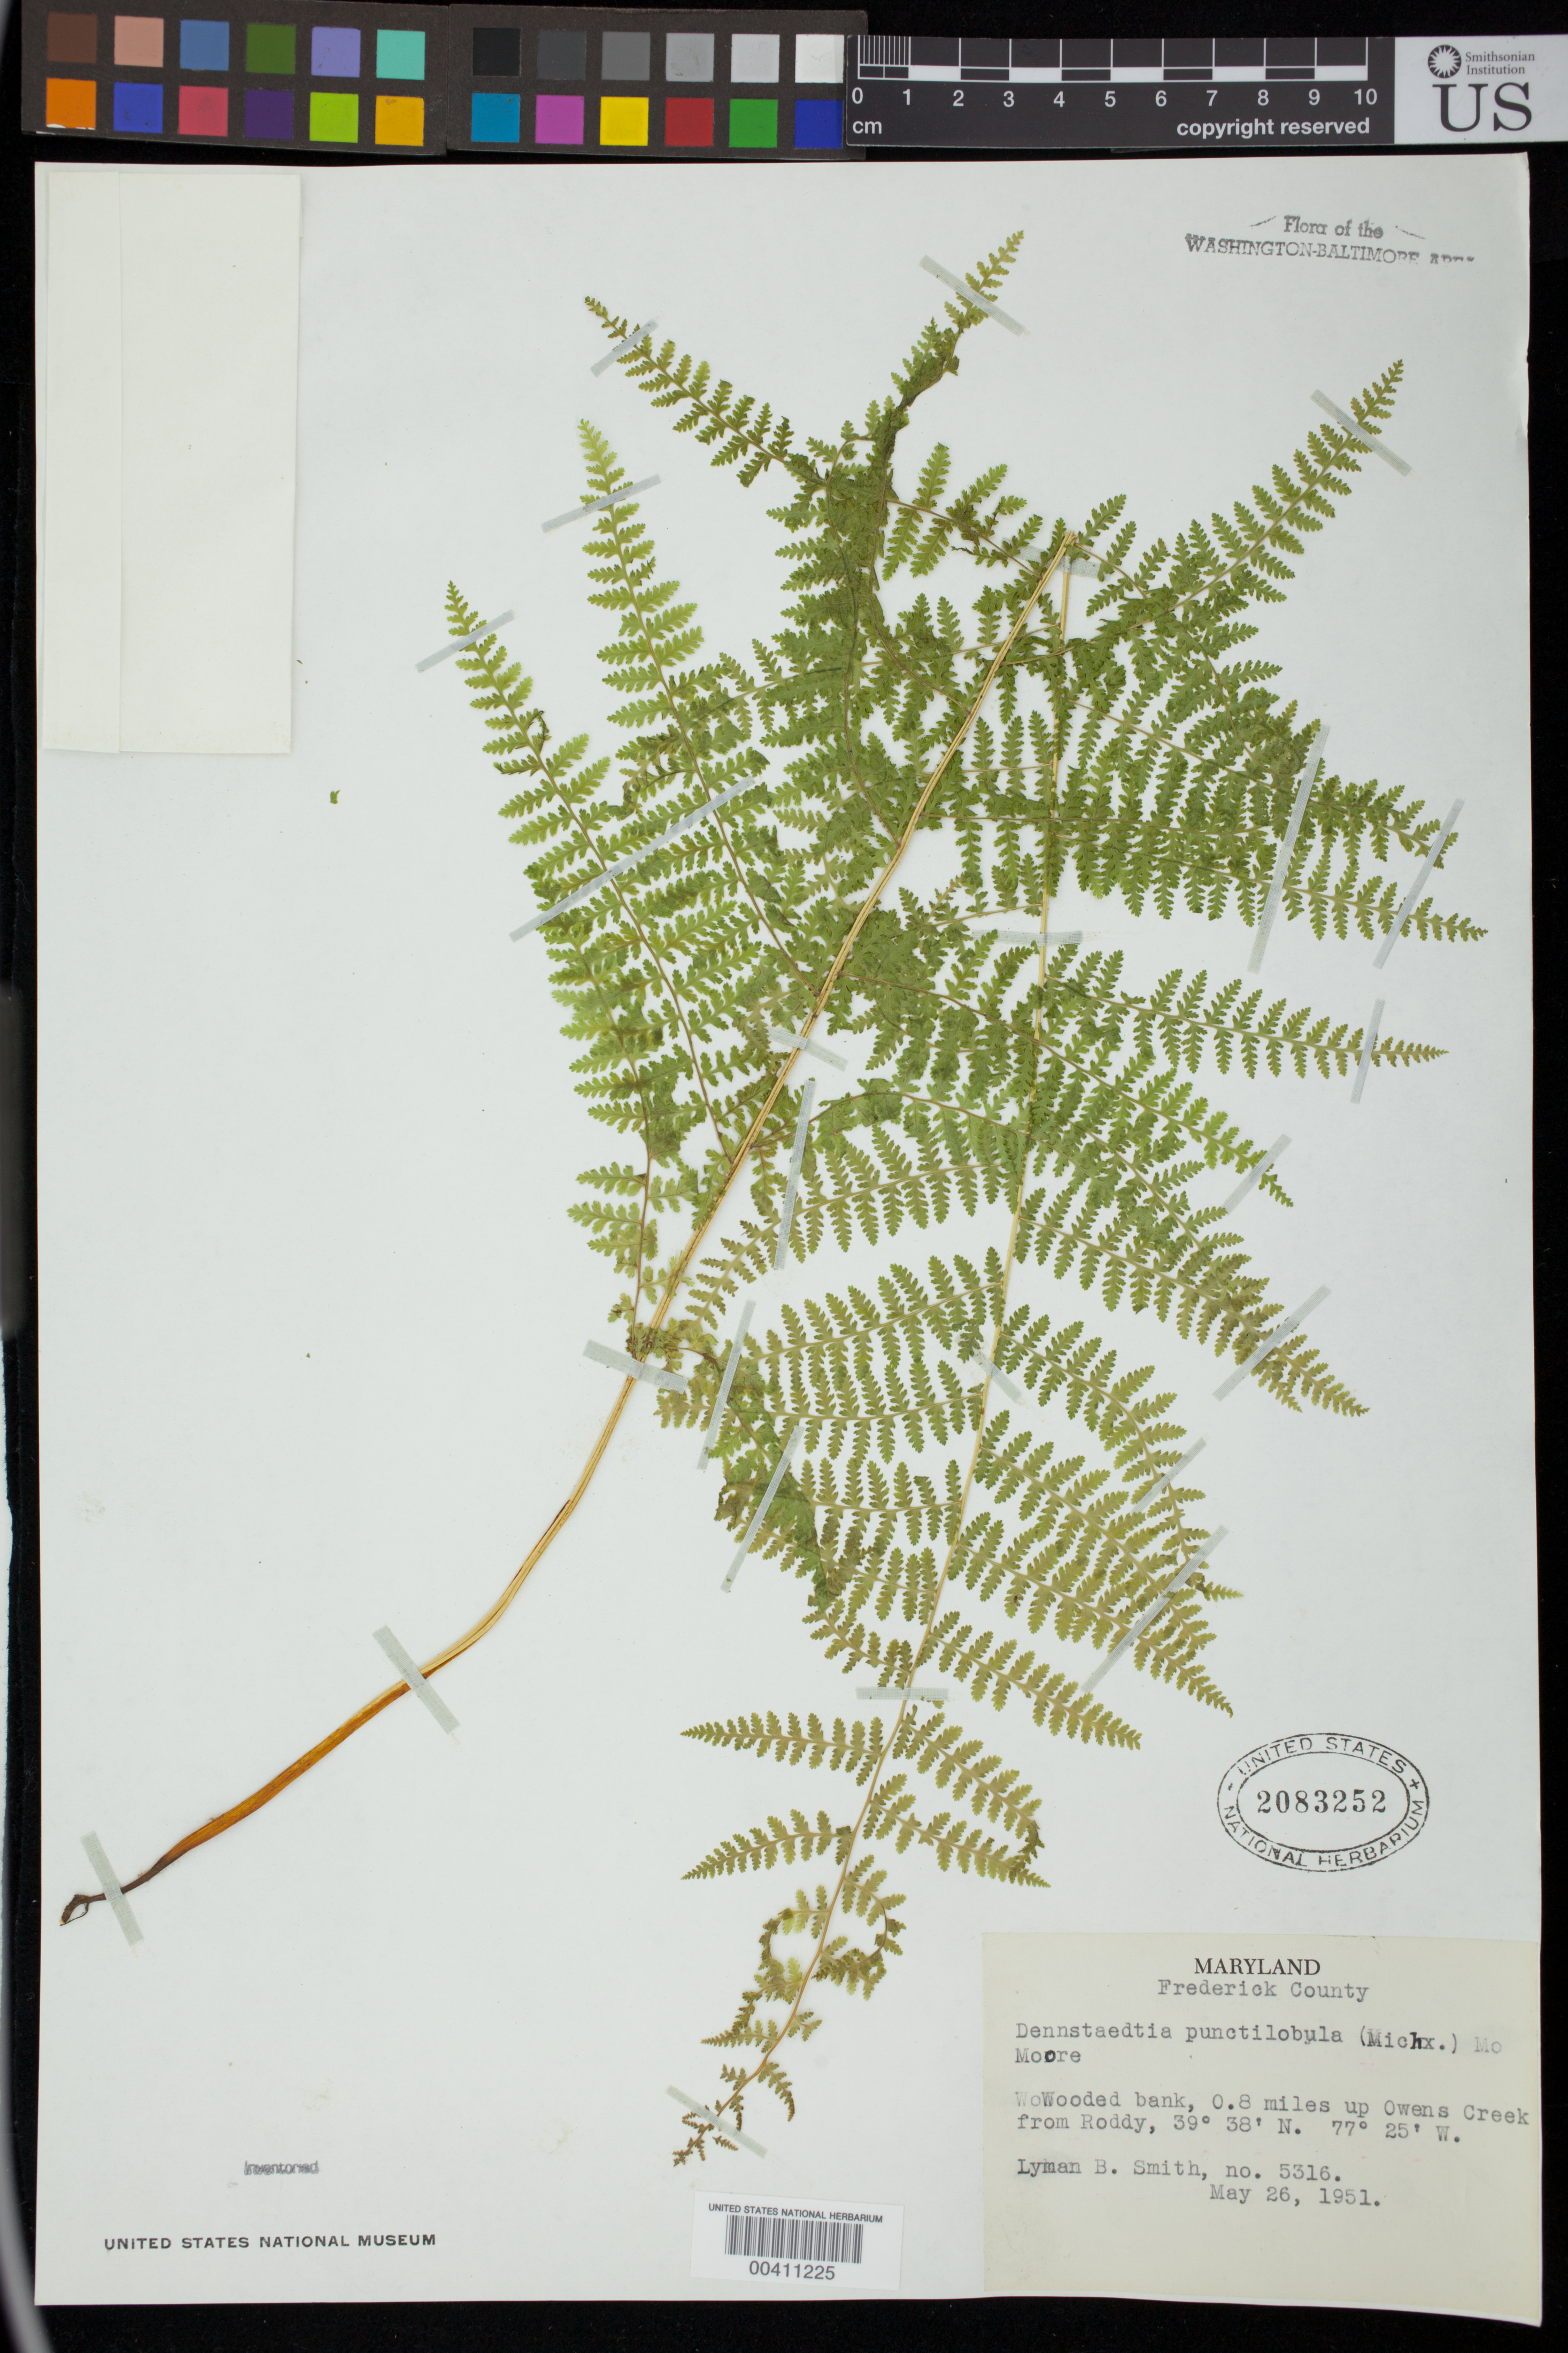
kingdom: Plantae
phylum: Tracheophyta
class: Polypodiopsida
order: Polypodiales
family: Dennstaedtiaceae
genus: Dennstaedtia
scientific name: Dennstaedtia punctilobula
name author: (Michx.) T. Moore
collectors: L. Smith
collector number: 5316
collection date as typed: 26 May 1951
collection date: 1951-05-26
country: United States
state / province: Maryland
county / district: Frederick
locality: Upstream from Roddy, on Owens Creek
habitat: Wooded bank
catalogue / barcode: US 2083252